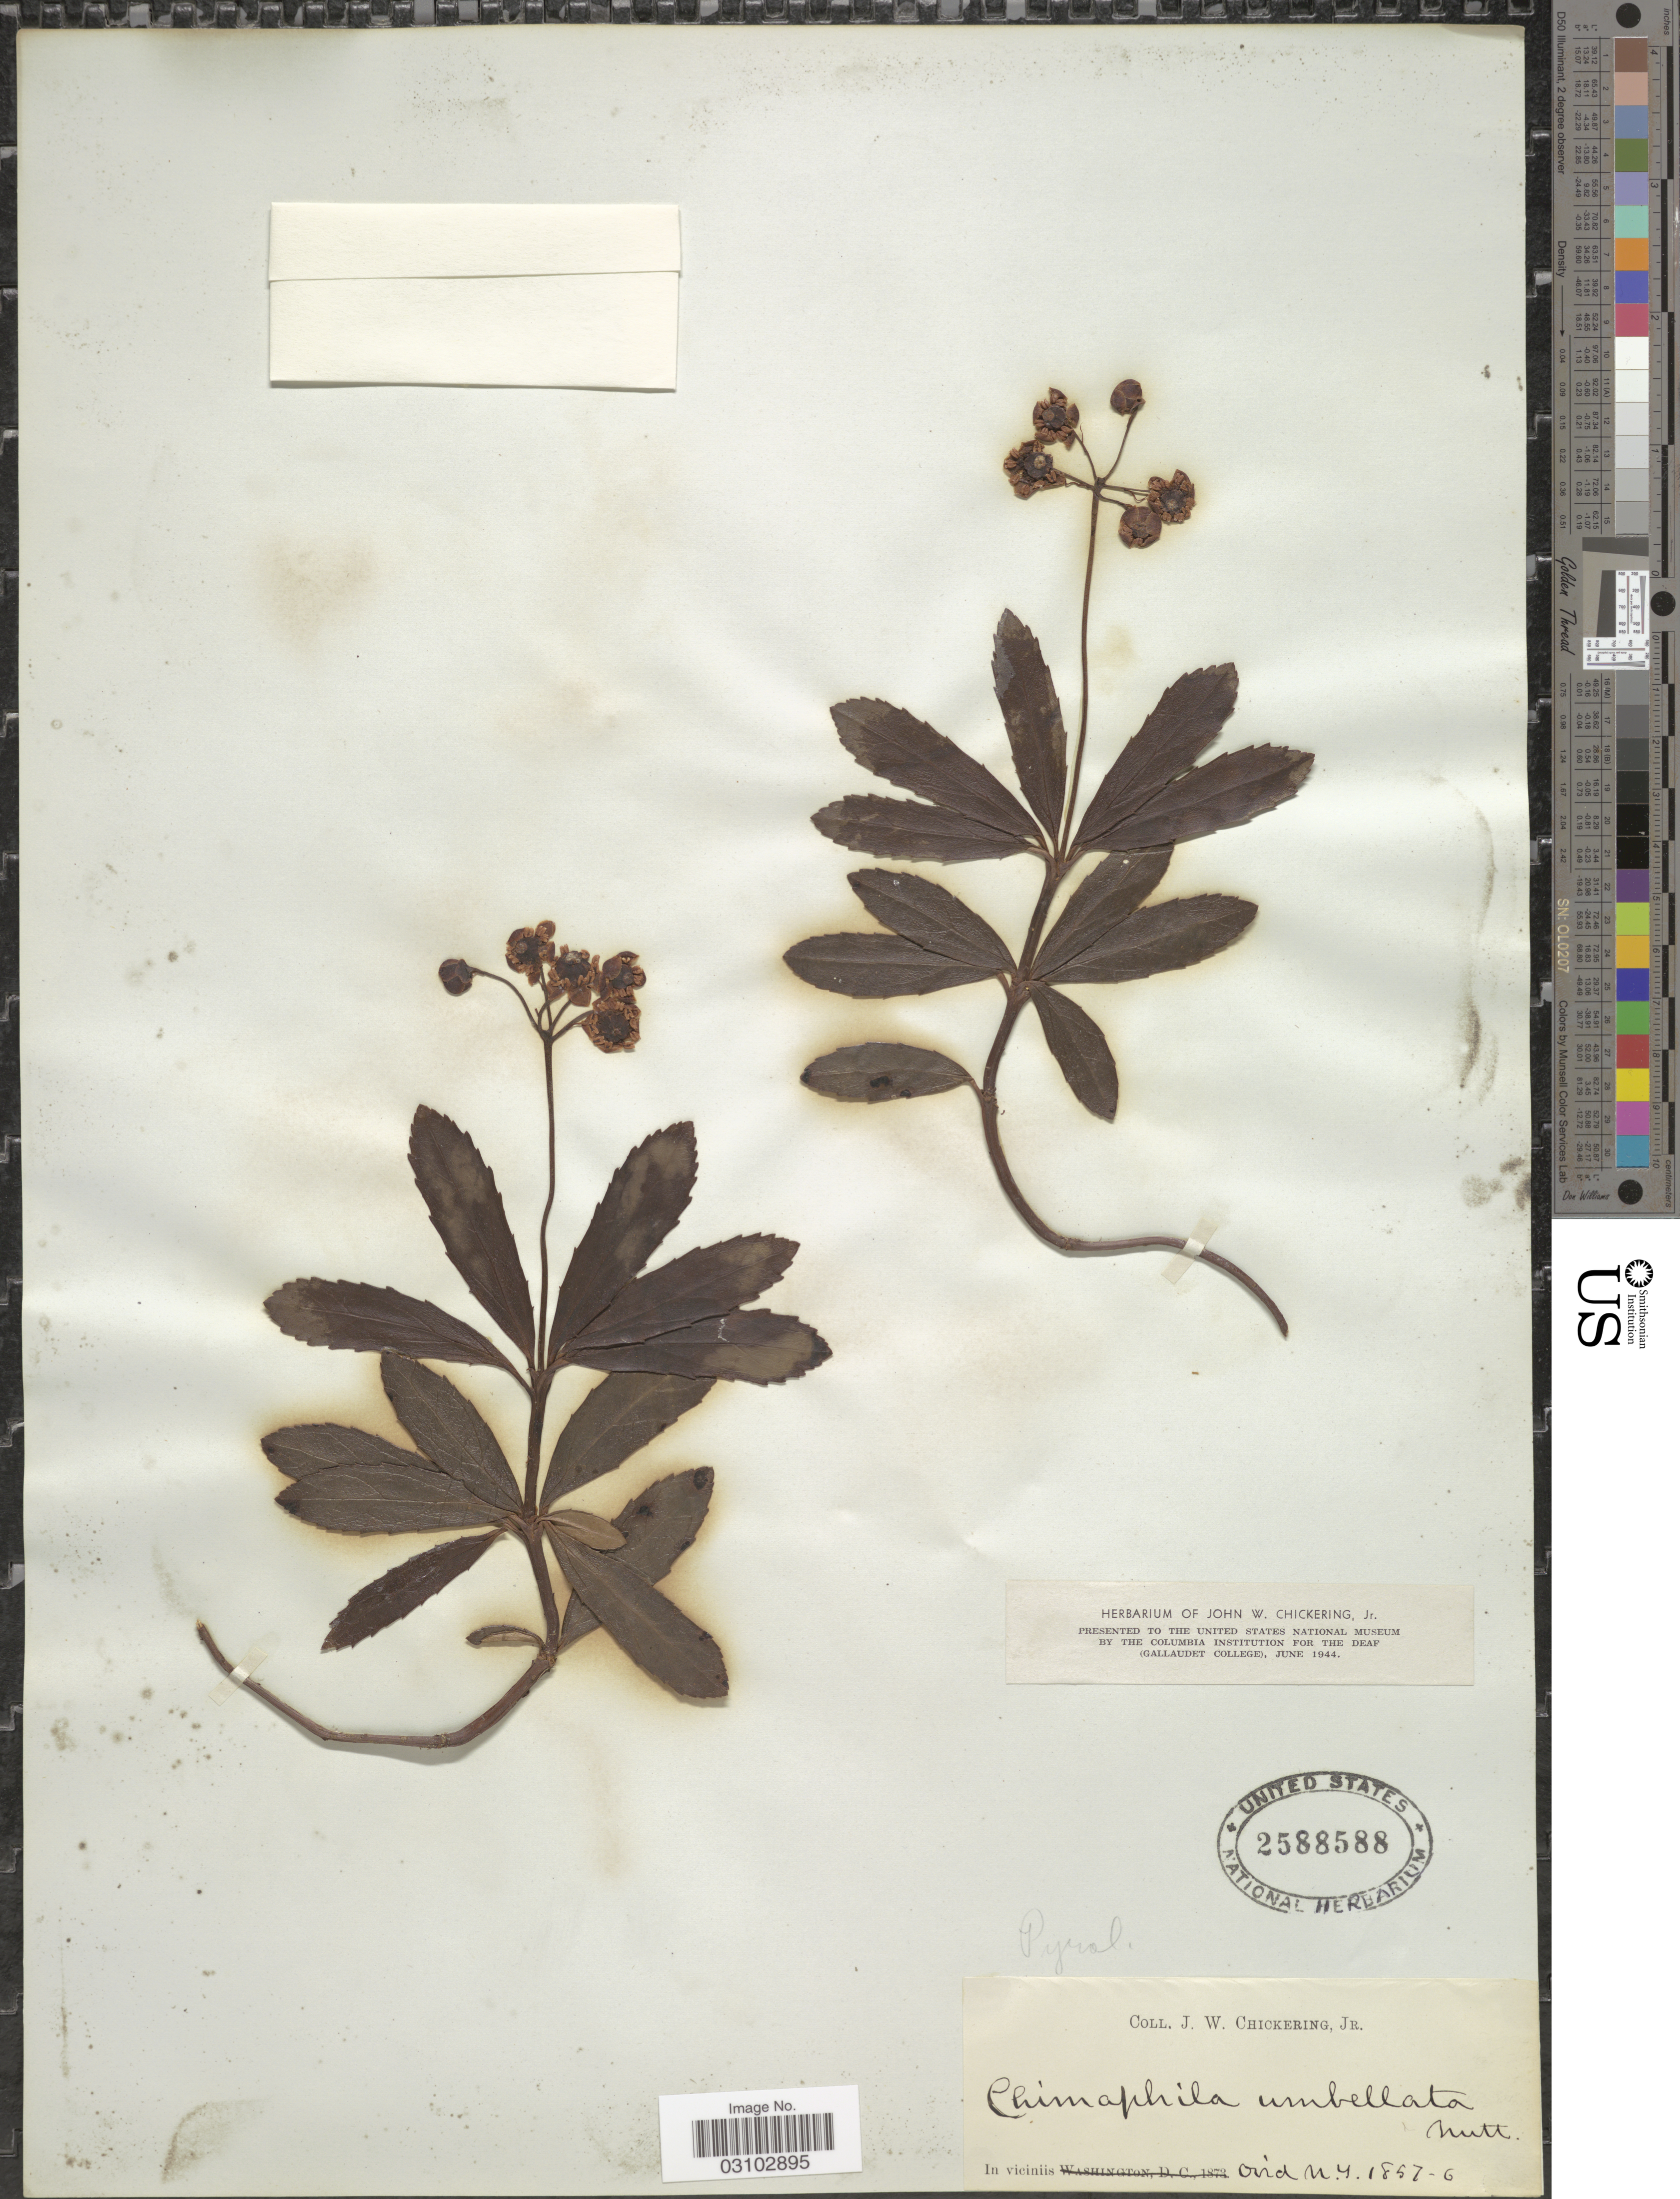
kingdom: Plantae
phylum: Tracheophyta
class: Magnoliopsida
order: Ericales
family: Ericaceae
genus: Chimaphila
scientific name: Chimaphila umbellata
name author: (L.) W.P.C. Barton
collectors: J. W. Chickering Jr.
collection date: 1857-06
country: United States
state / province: New York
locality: In viciniis Ovid N.Y.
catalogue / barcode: US 2588588